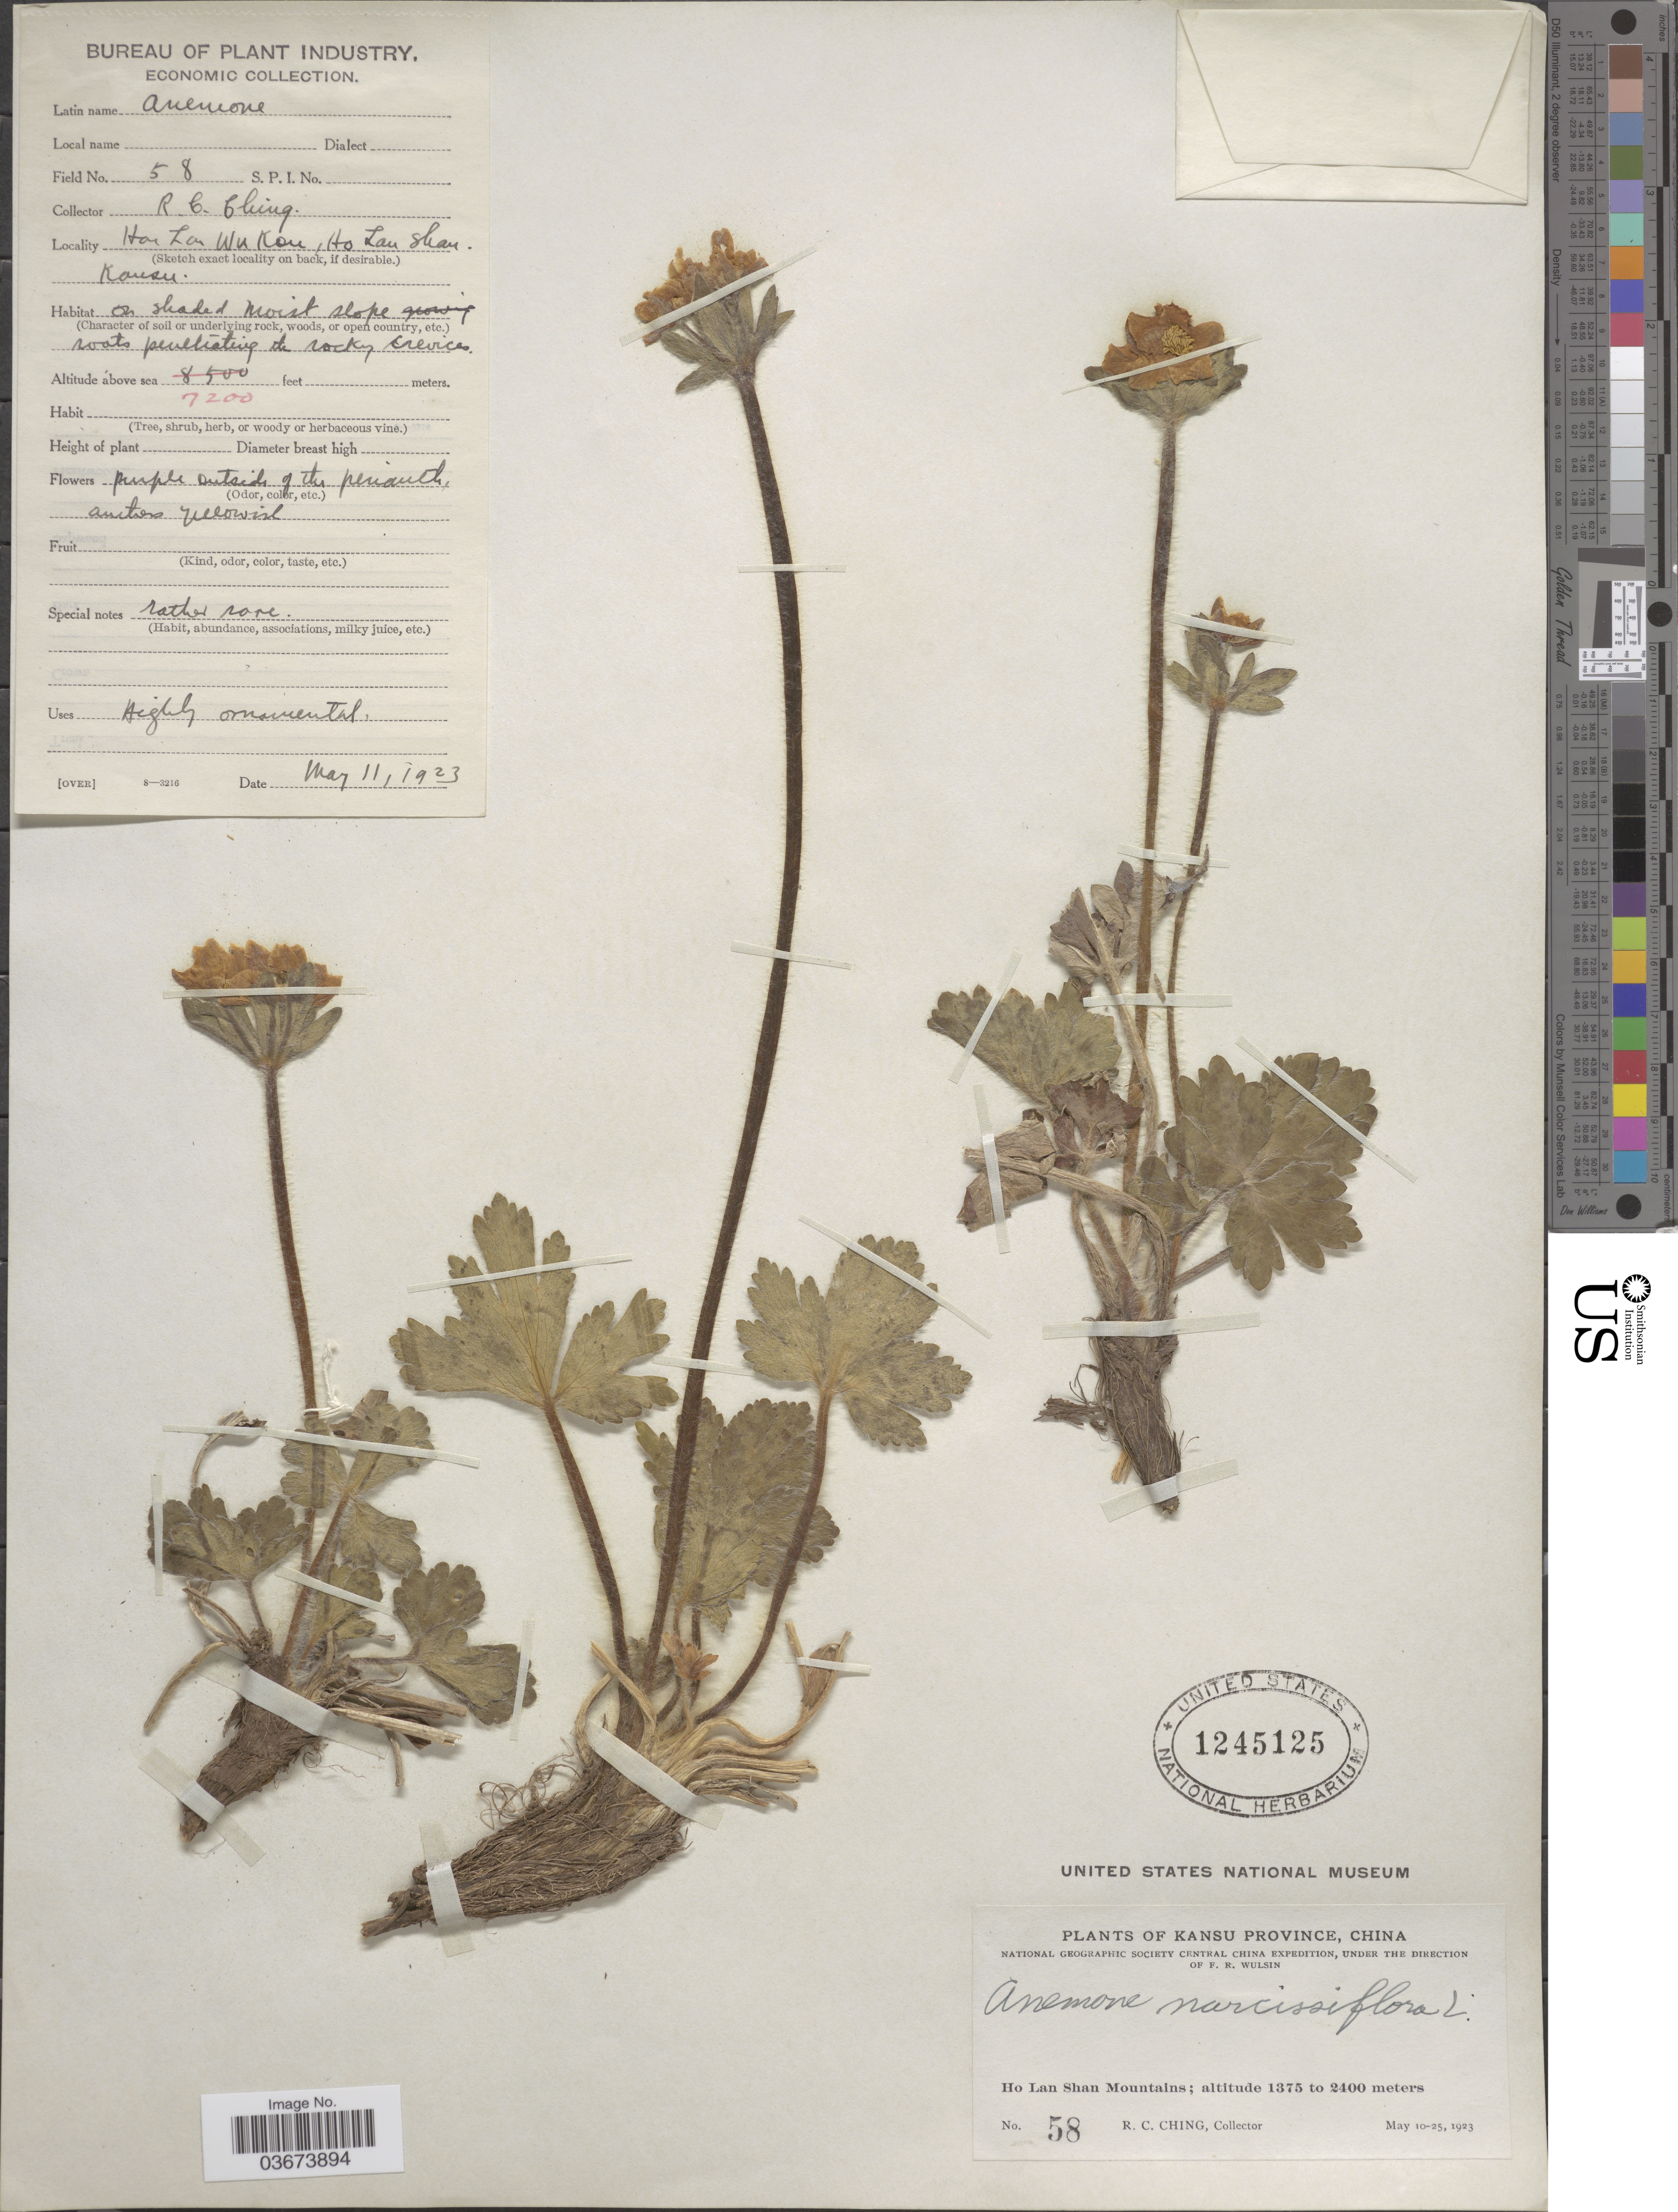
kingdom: Plantae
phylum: Tracheophyta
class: Magnoliopsida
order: Ranunculales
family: Ranunculaceae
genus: Anemone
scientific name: Anemone narcissiflora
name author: L.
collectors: R. C. Ching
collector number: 58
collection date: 1923-05-11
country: China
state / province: Gansu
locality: Ho Lan Wu Kou [interpreted], Ho Lan Shan. Kansu. Kansu Province. Ho Lan Shan Mountains.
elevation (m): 2195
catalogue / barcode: US 1245125